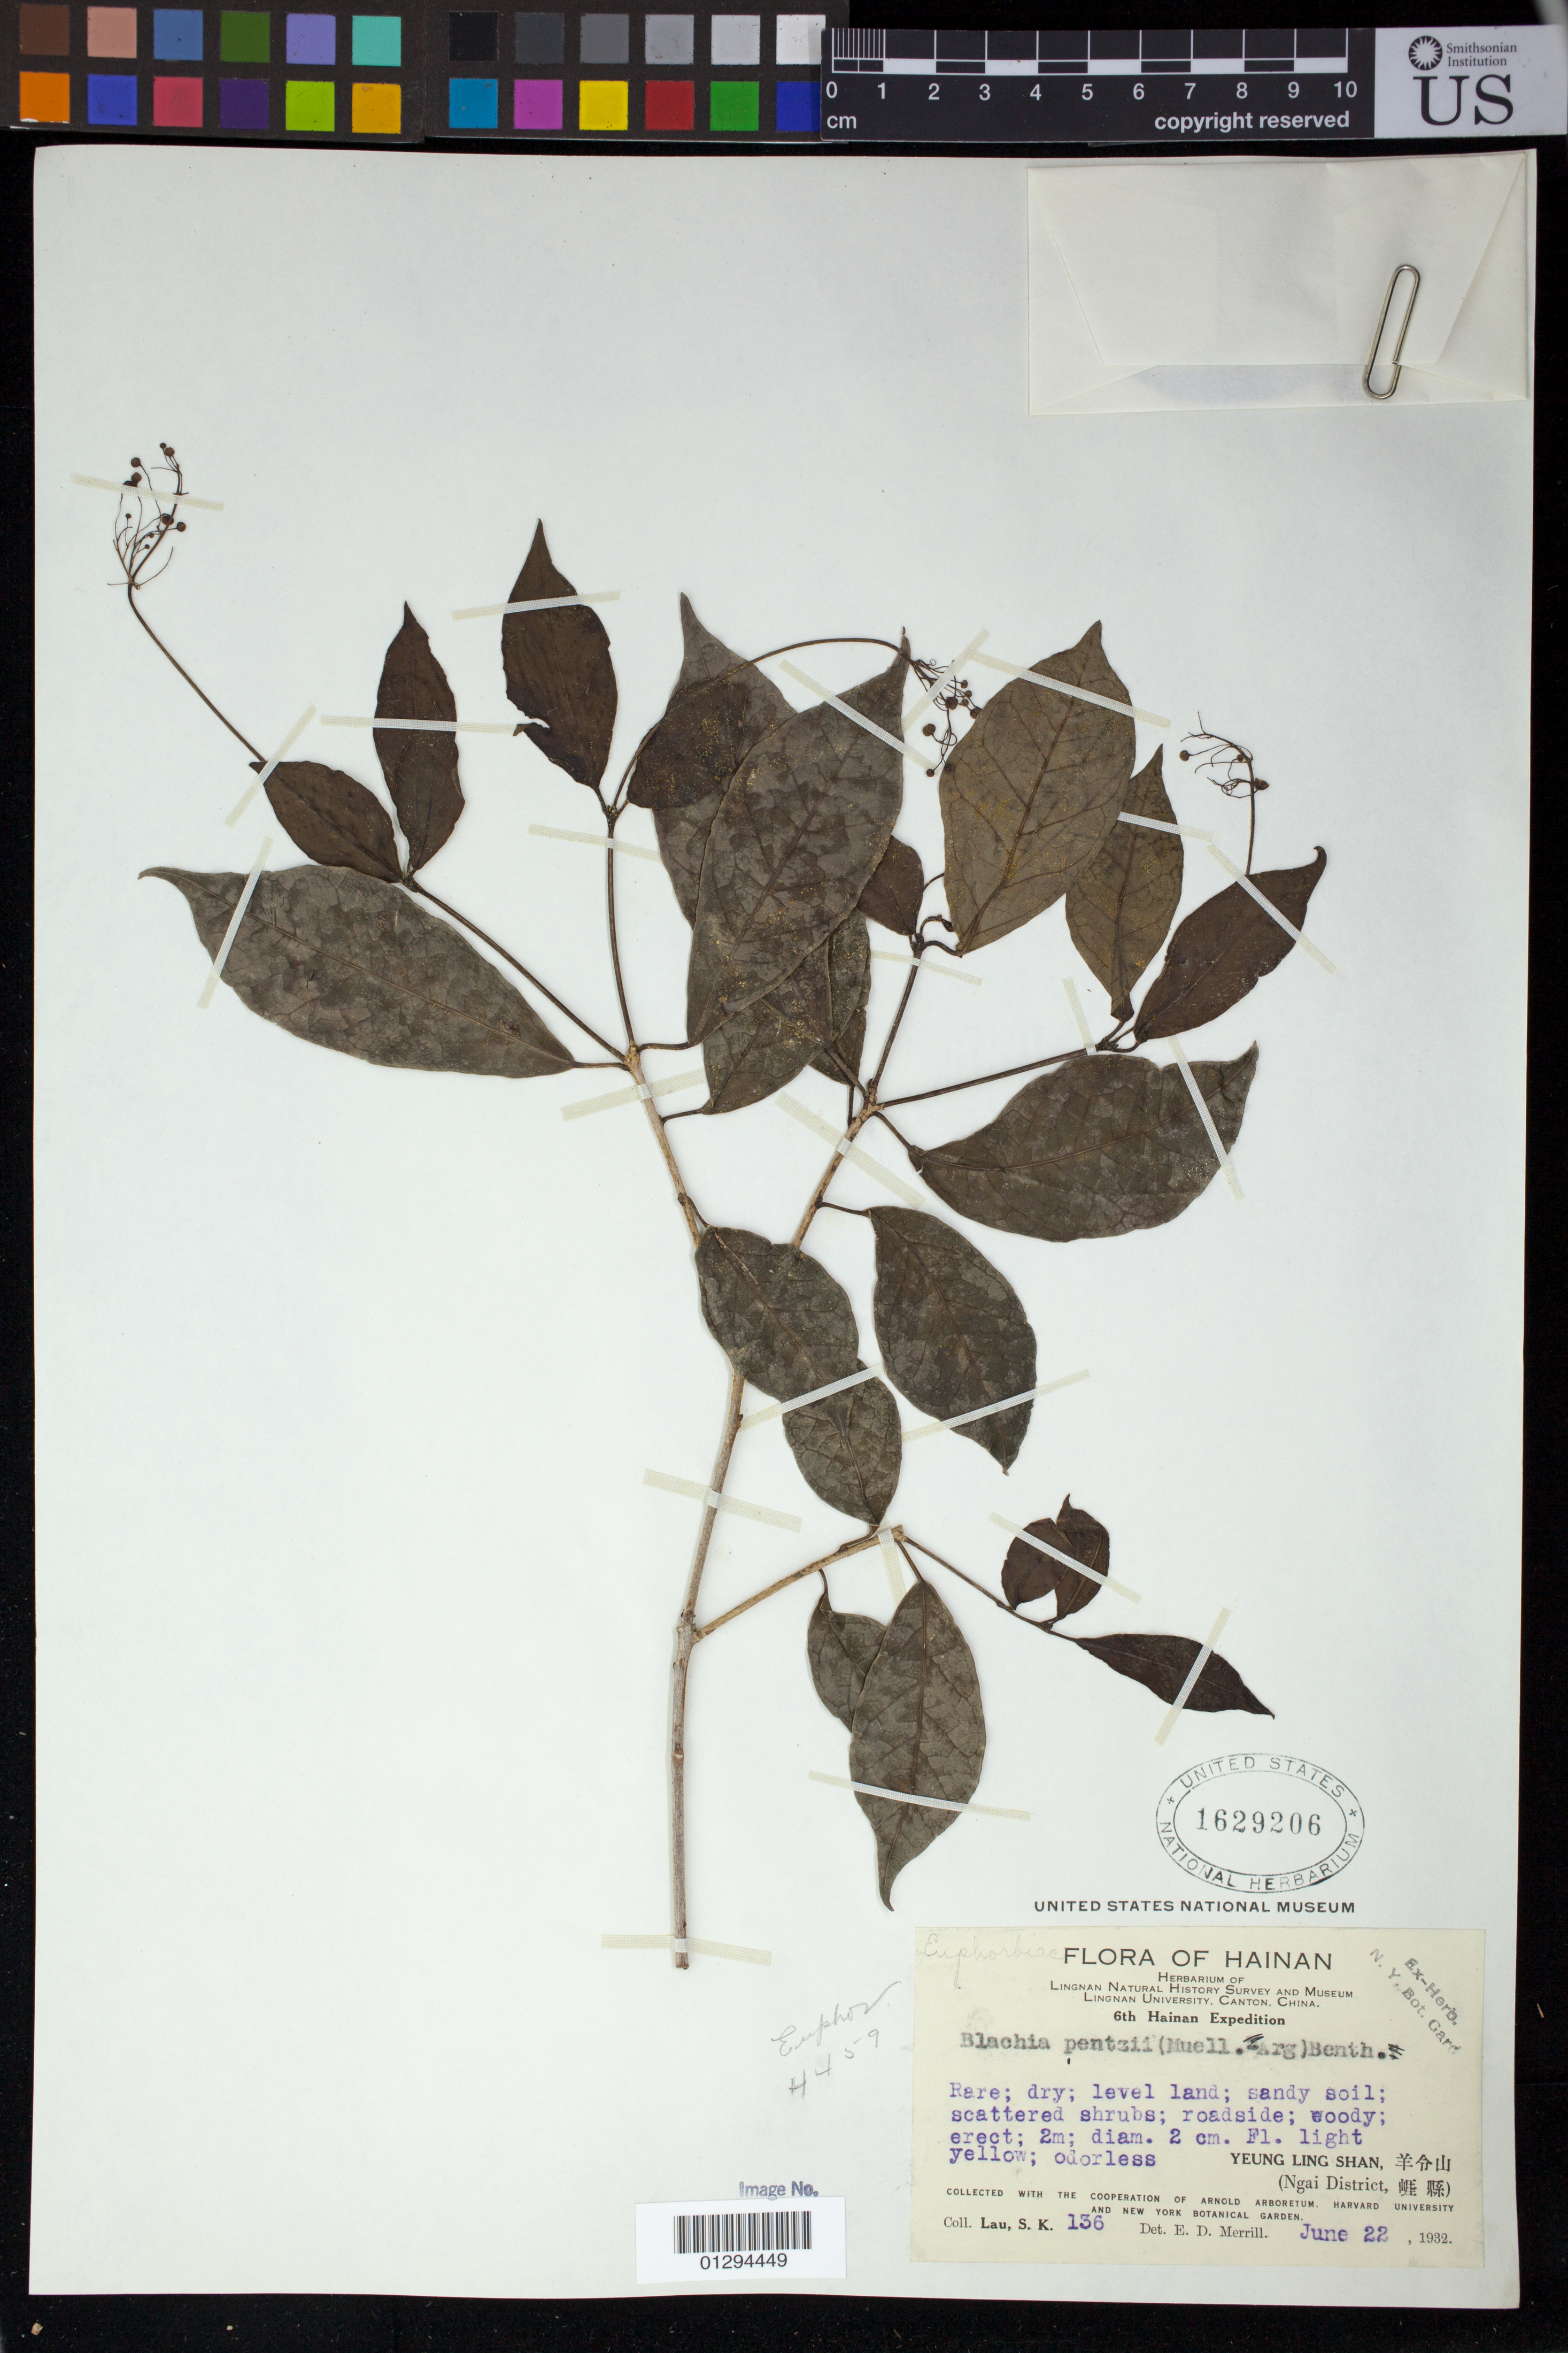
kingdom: Plantae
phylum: Tracheophyta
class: Magnoliopsida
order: Malpighiales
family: Euphorbiaceae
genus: Blachia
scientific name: Blachia pentzii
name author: (Müll. Arg.) Benth.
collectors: S. K. Lau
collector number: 136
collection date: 1932-06-22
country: China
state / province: Hainan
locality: Yeung Ling Shan (Ngai District).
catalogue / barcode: US 1629206